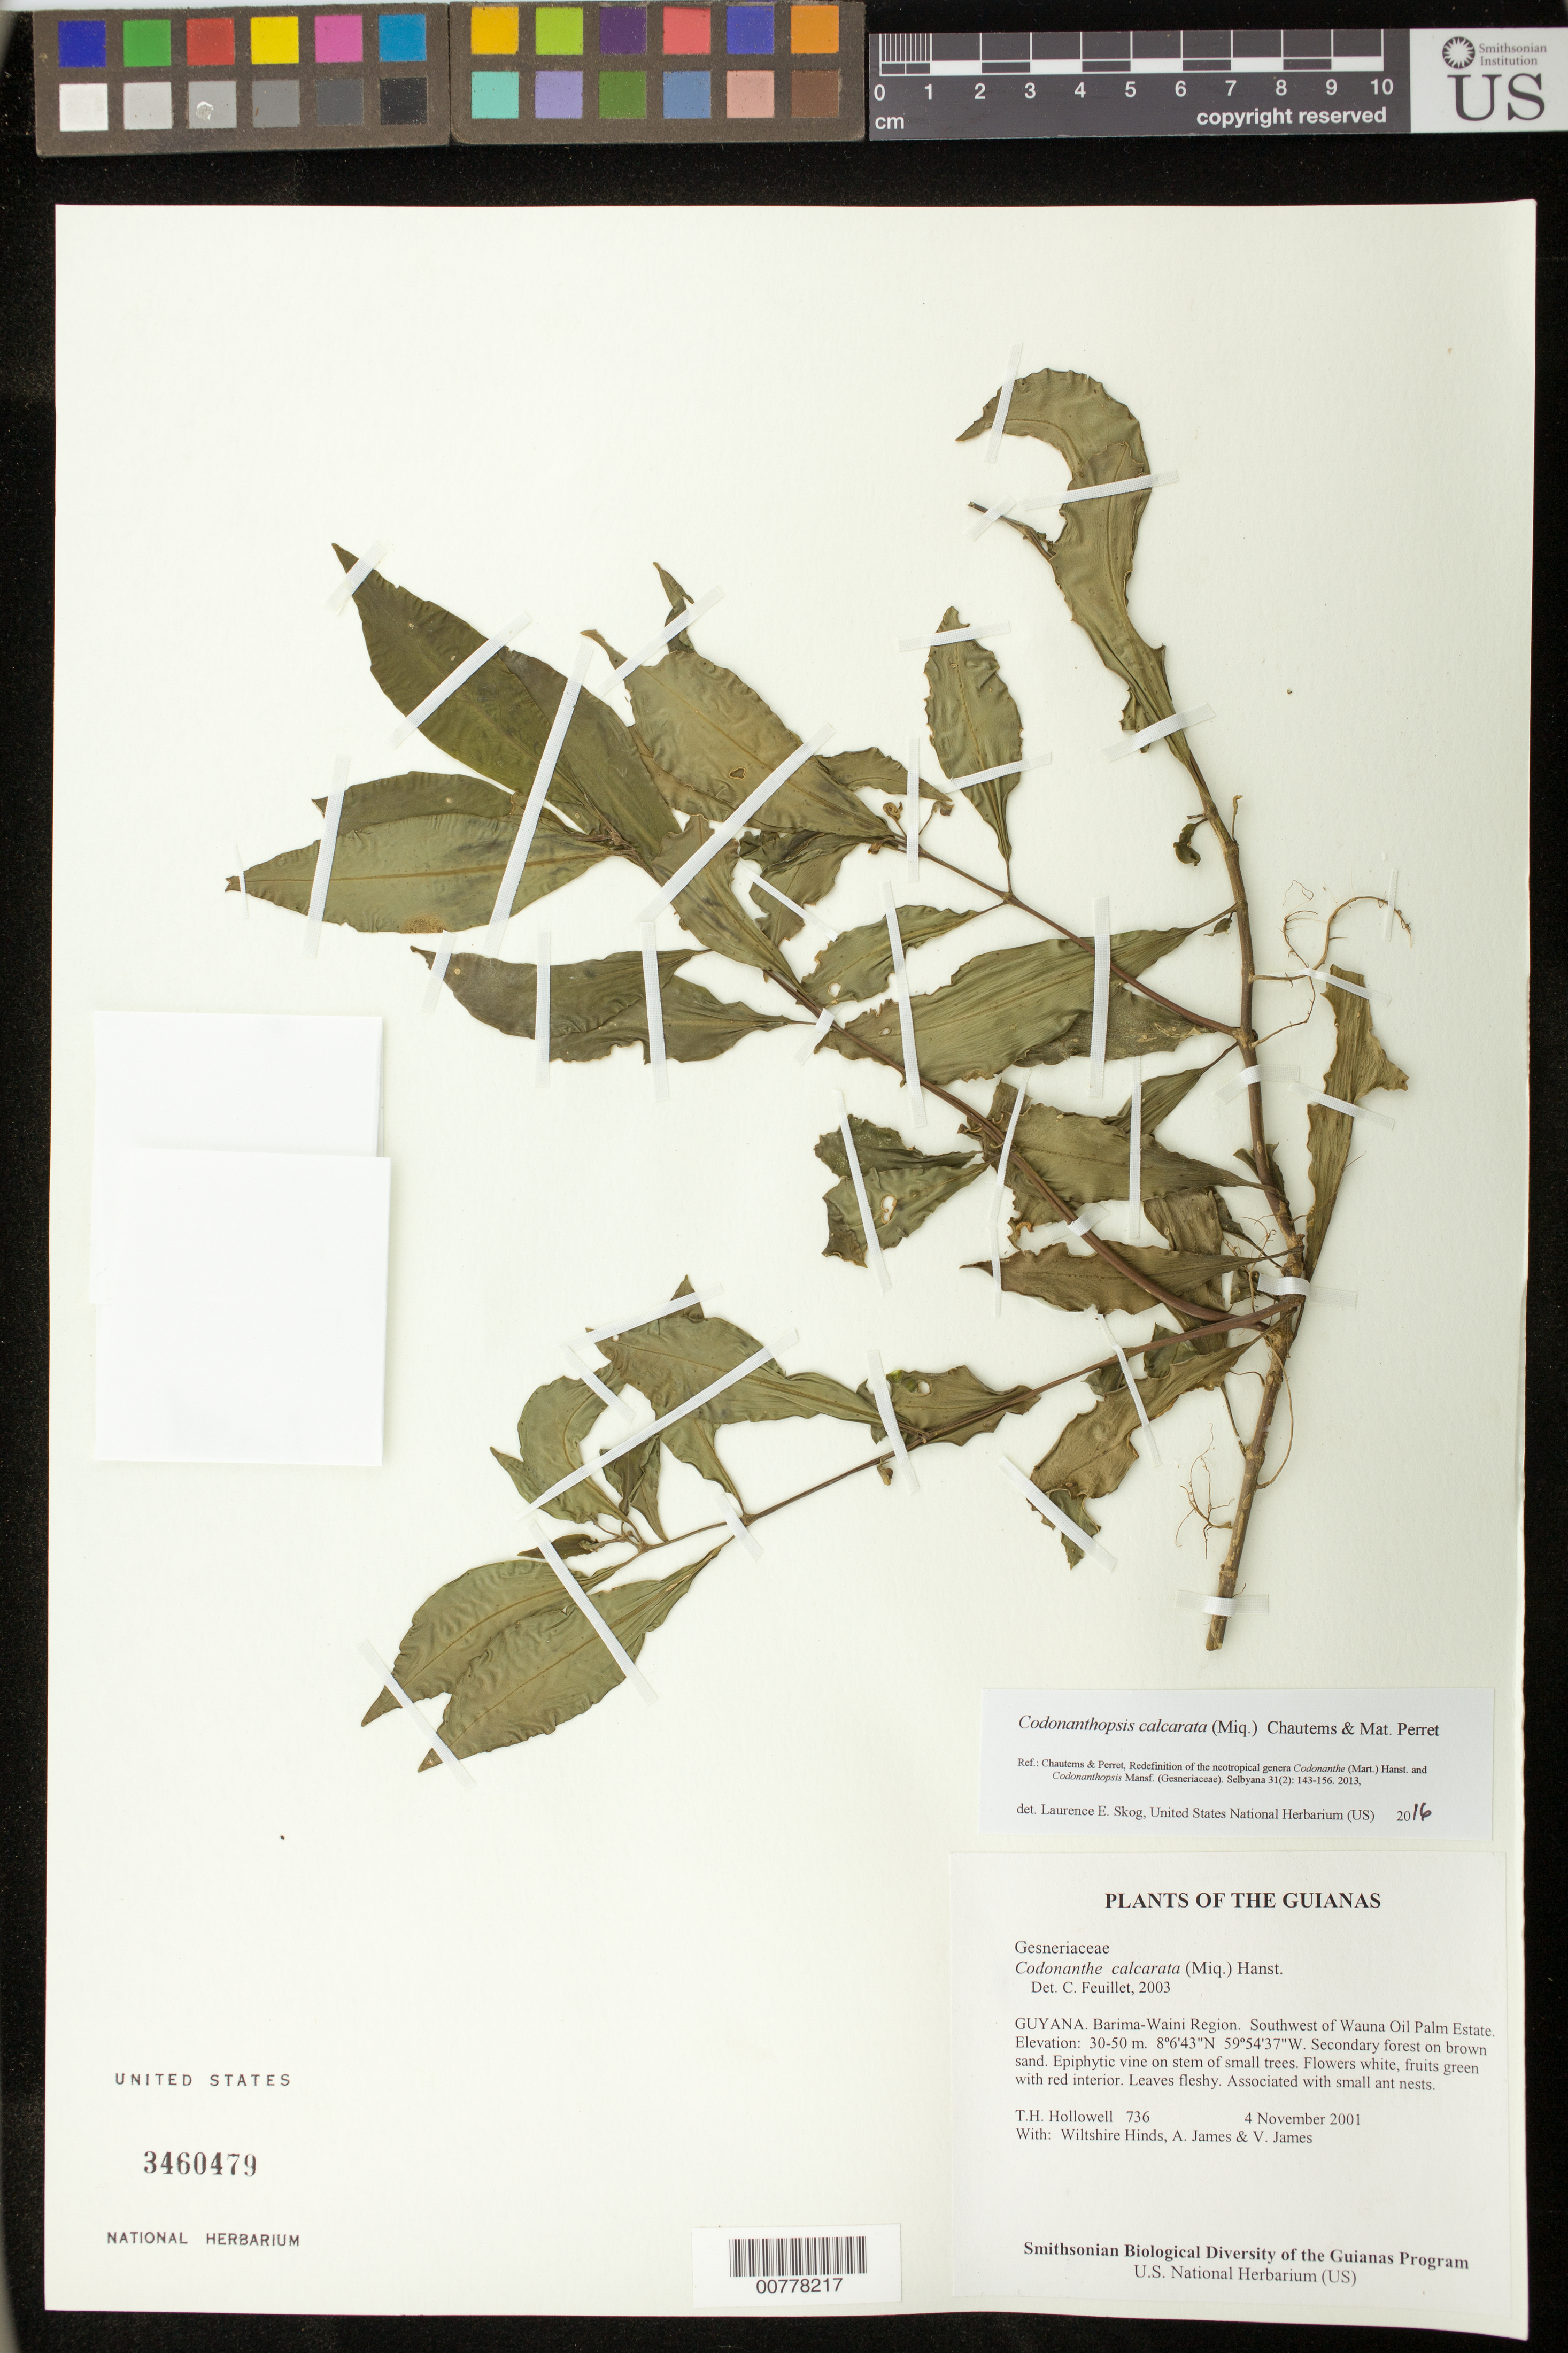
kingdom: Plantae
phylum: Tracheophyta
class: Magnoliopsida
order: Lamiales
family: Gesneriaceae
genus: Codonanthopsis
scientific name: Codonanthopsis calcarata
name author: (Miq.) Chautems & Mat.Perret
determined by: Skog, Laurence E.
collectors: T. Hollowell, W. Hinds, A. James & V. James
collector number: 736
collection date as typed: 4 November 2001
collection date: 2001-11-04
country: Guyana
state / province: Barima-Waini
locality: Southwest of Wauna Oil Palm Estate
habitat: Secondary forest on brown sand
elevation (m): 30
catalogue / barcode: US 3460479